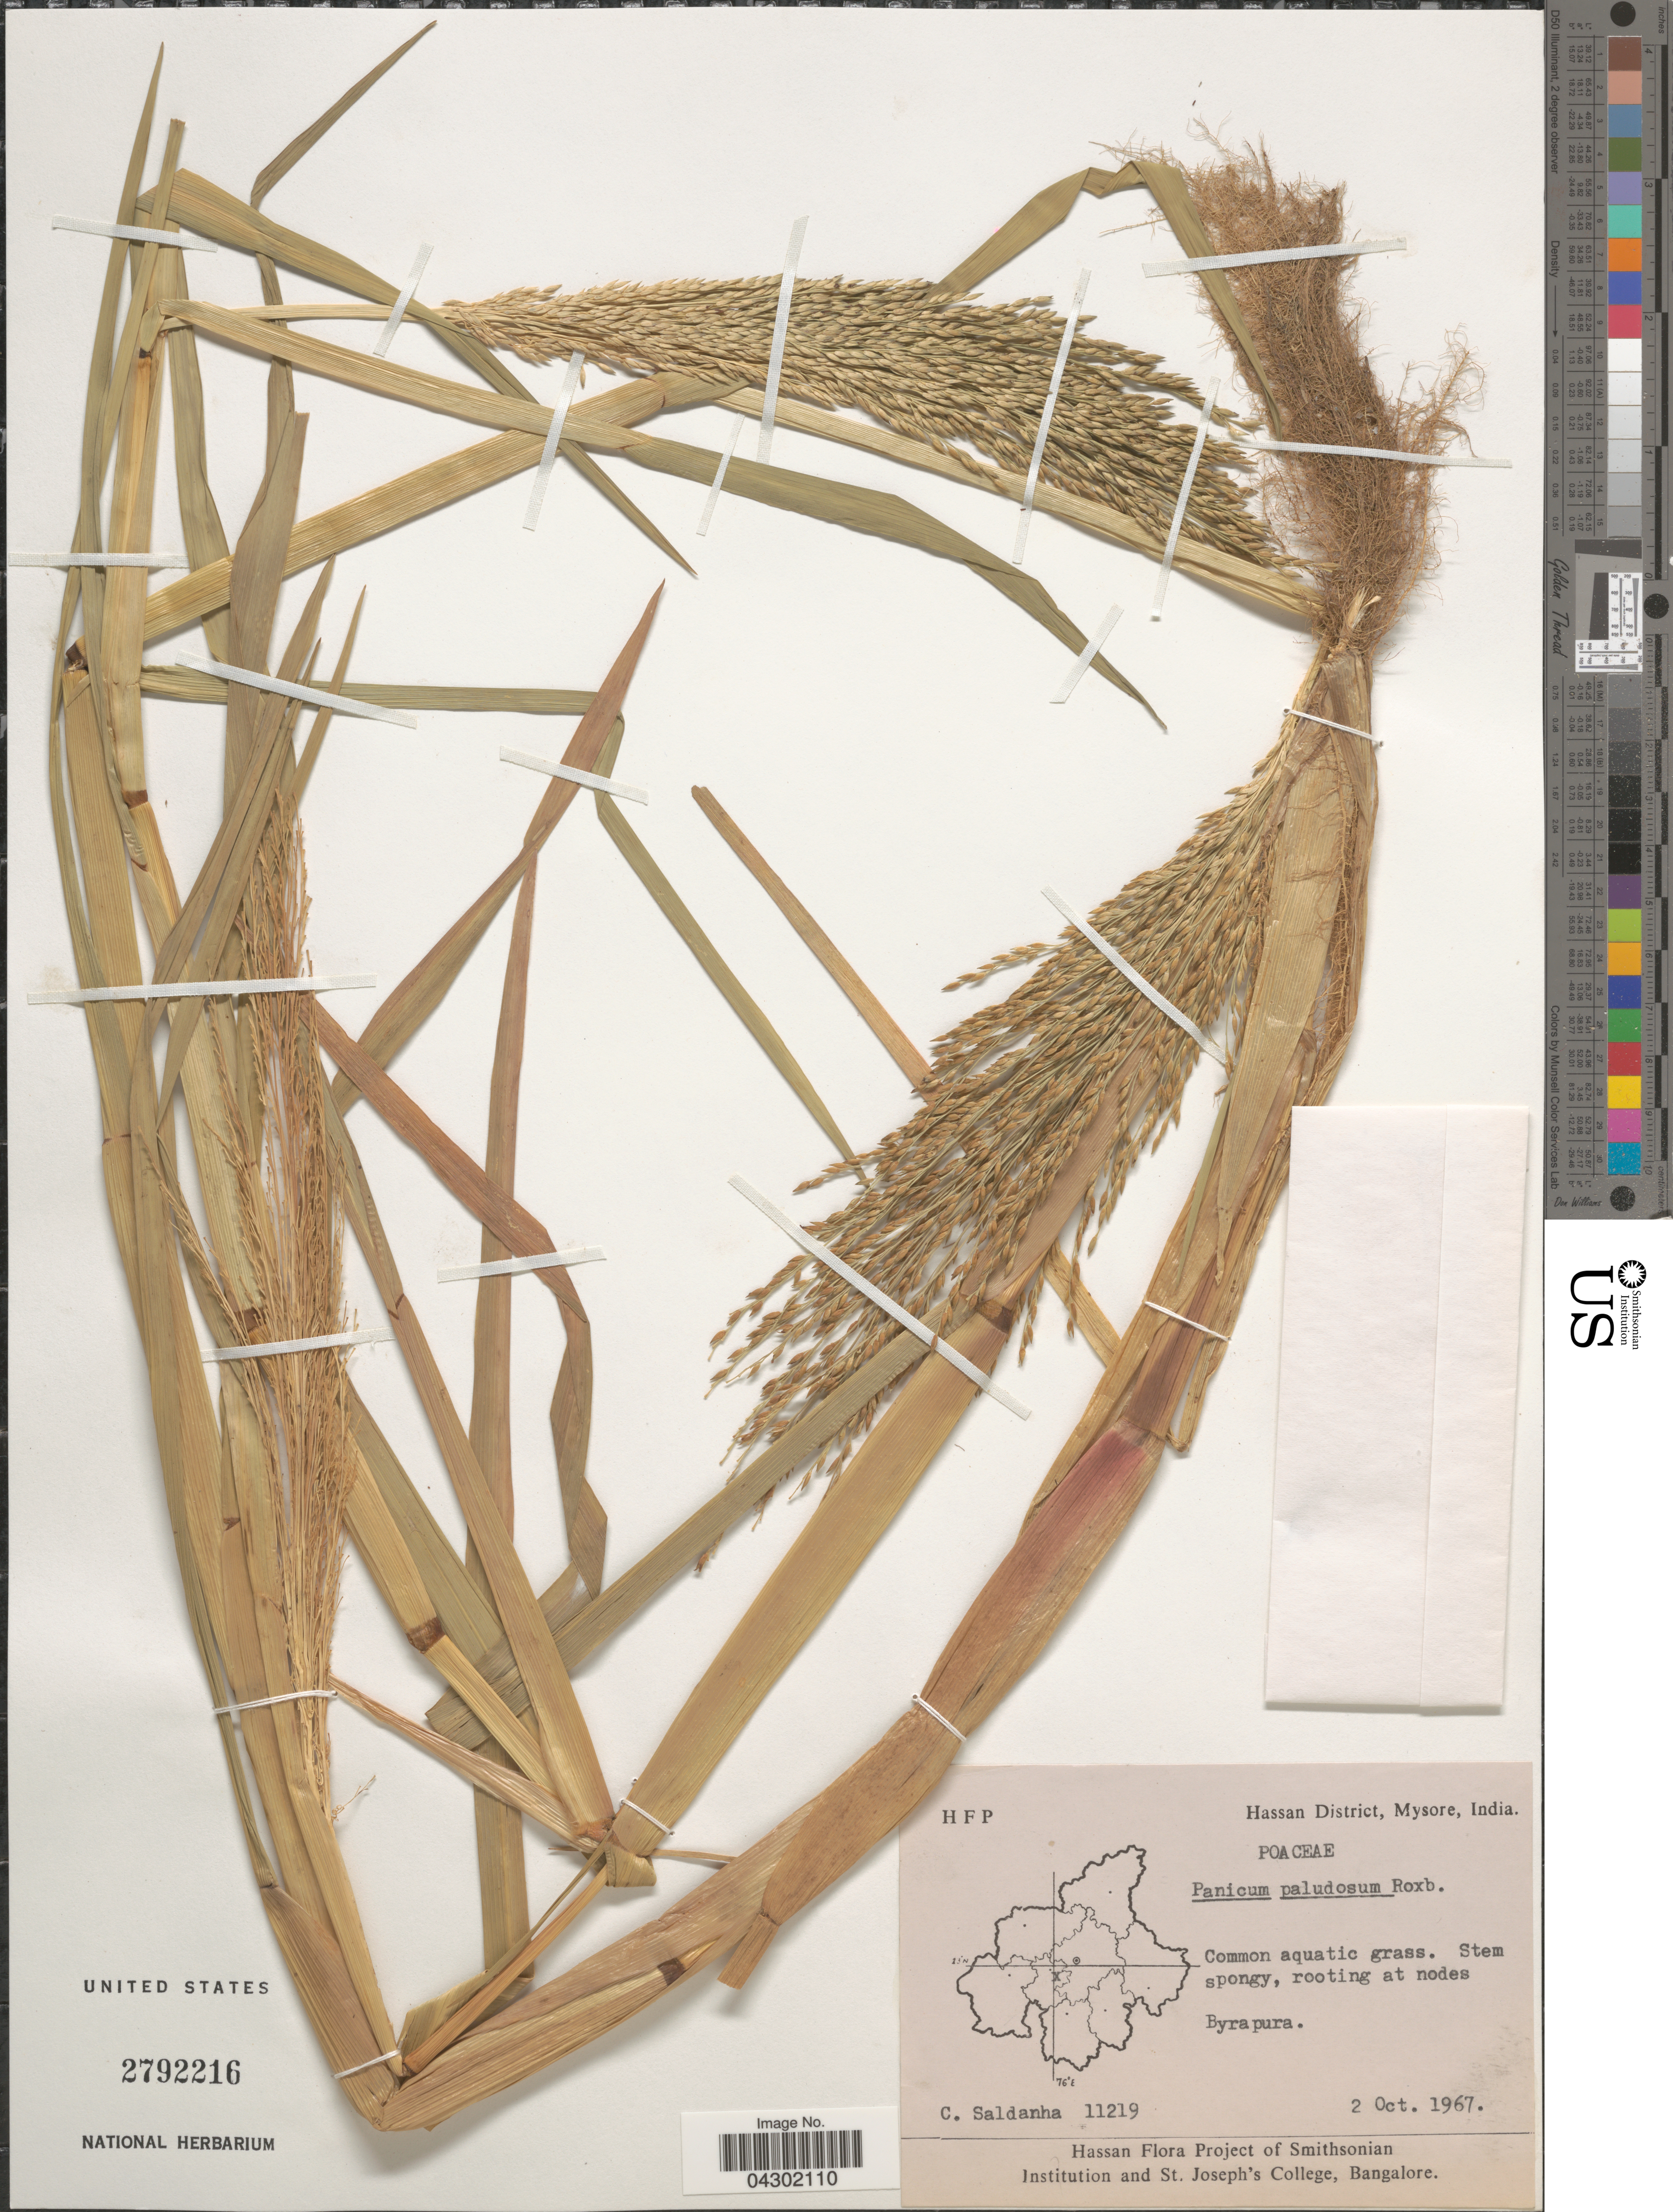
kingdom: Plantae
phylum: Tracheophyta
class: Liliopsida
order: Poales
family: Poaceae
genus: Panicum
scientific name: Panicum paludosum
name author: Roxb.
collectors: C. Saldanha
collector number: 11219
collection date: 1967-10-02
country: India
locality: Hassan District, Mysore. Byrapura.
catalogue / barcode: US 2792216